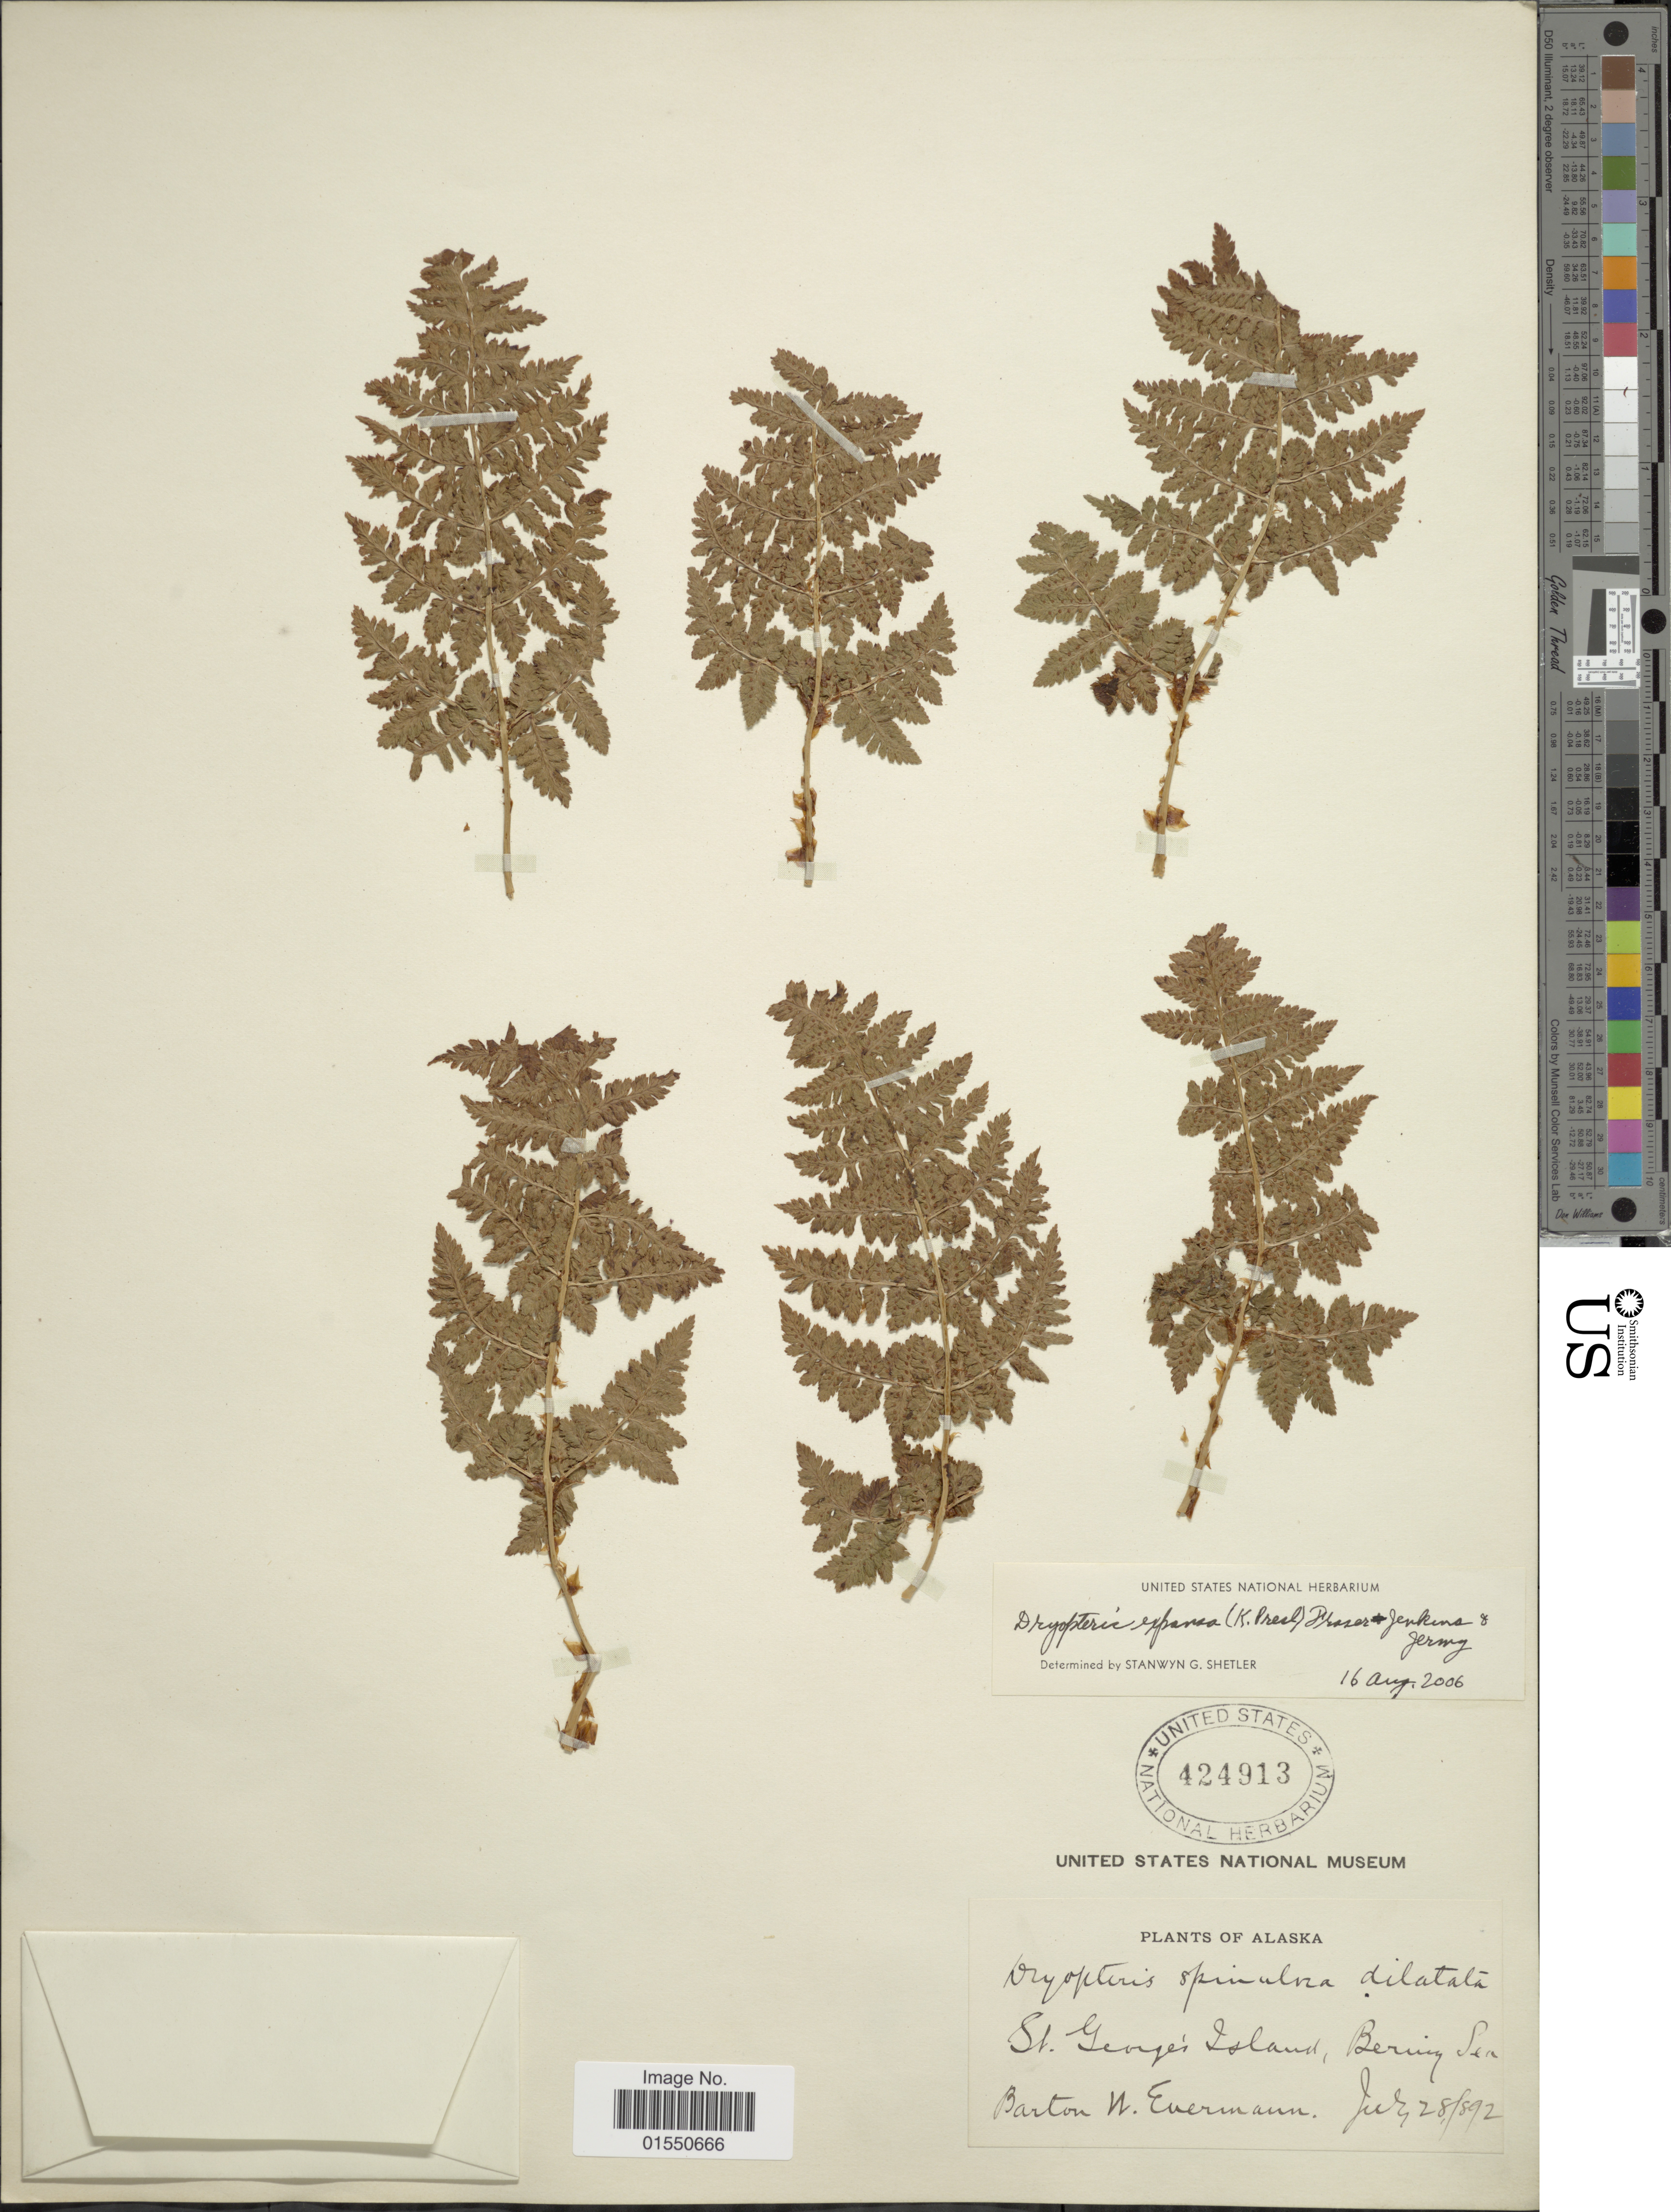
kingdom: Plantae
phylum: Tracheophyta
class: Polypodiopsida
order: Polypodiales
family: Dryopteridaceae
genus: Dryopteris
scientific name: Dryopteris expansa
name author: (C. Presl) Fraser-Jenk. & Jermy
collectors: B. W. Evermann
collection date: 1892-06-28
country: United States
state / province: Alaska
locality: St. Georges Island, Bering Sea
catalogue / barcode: US 424913